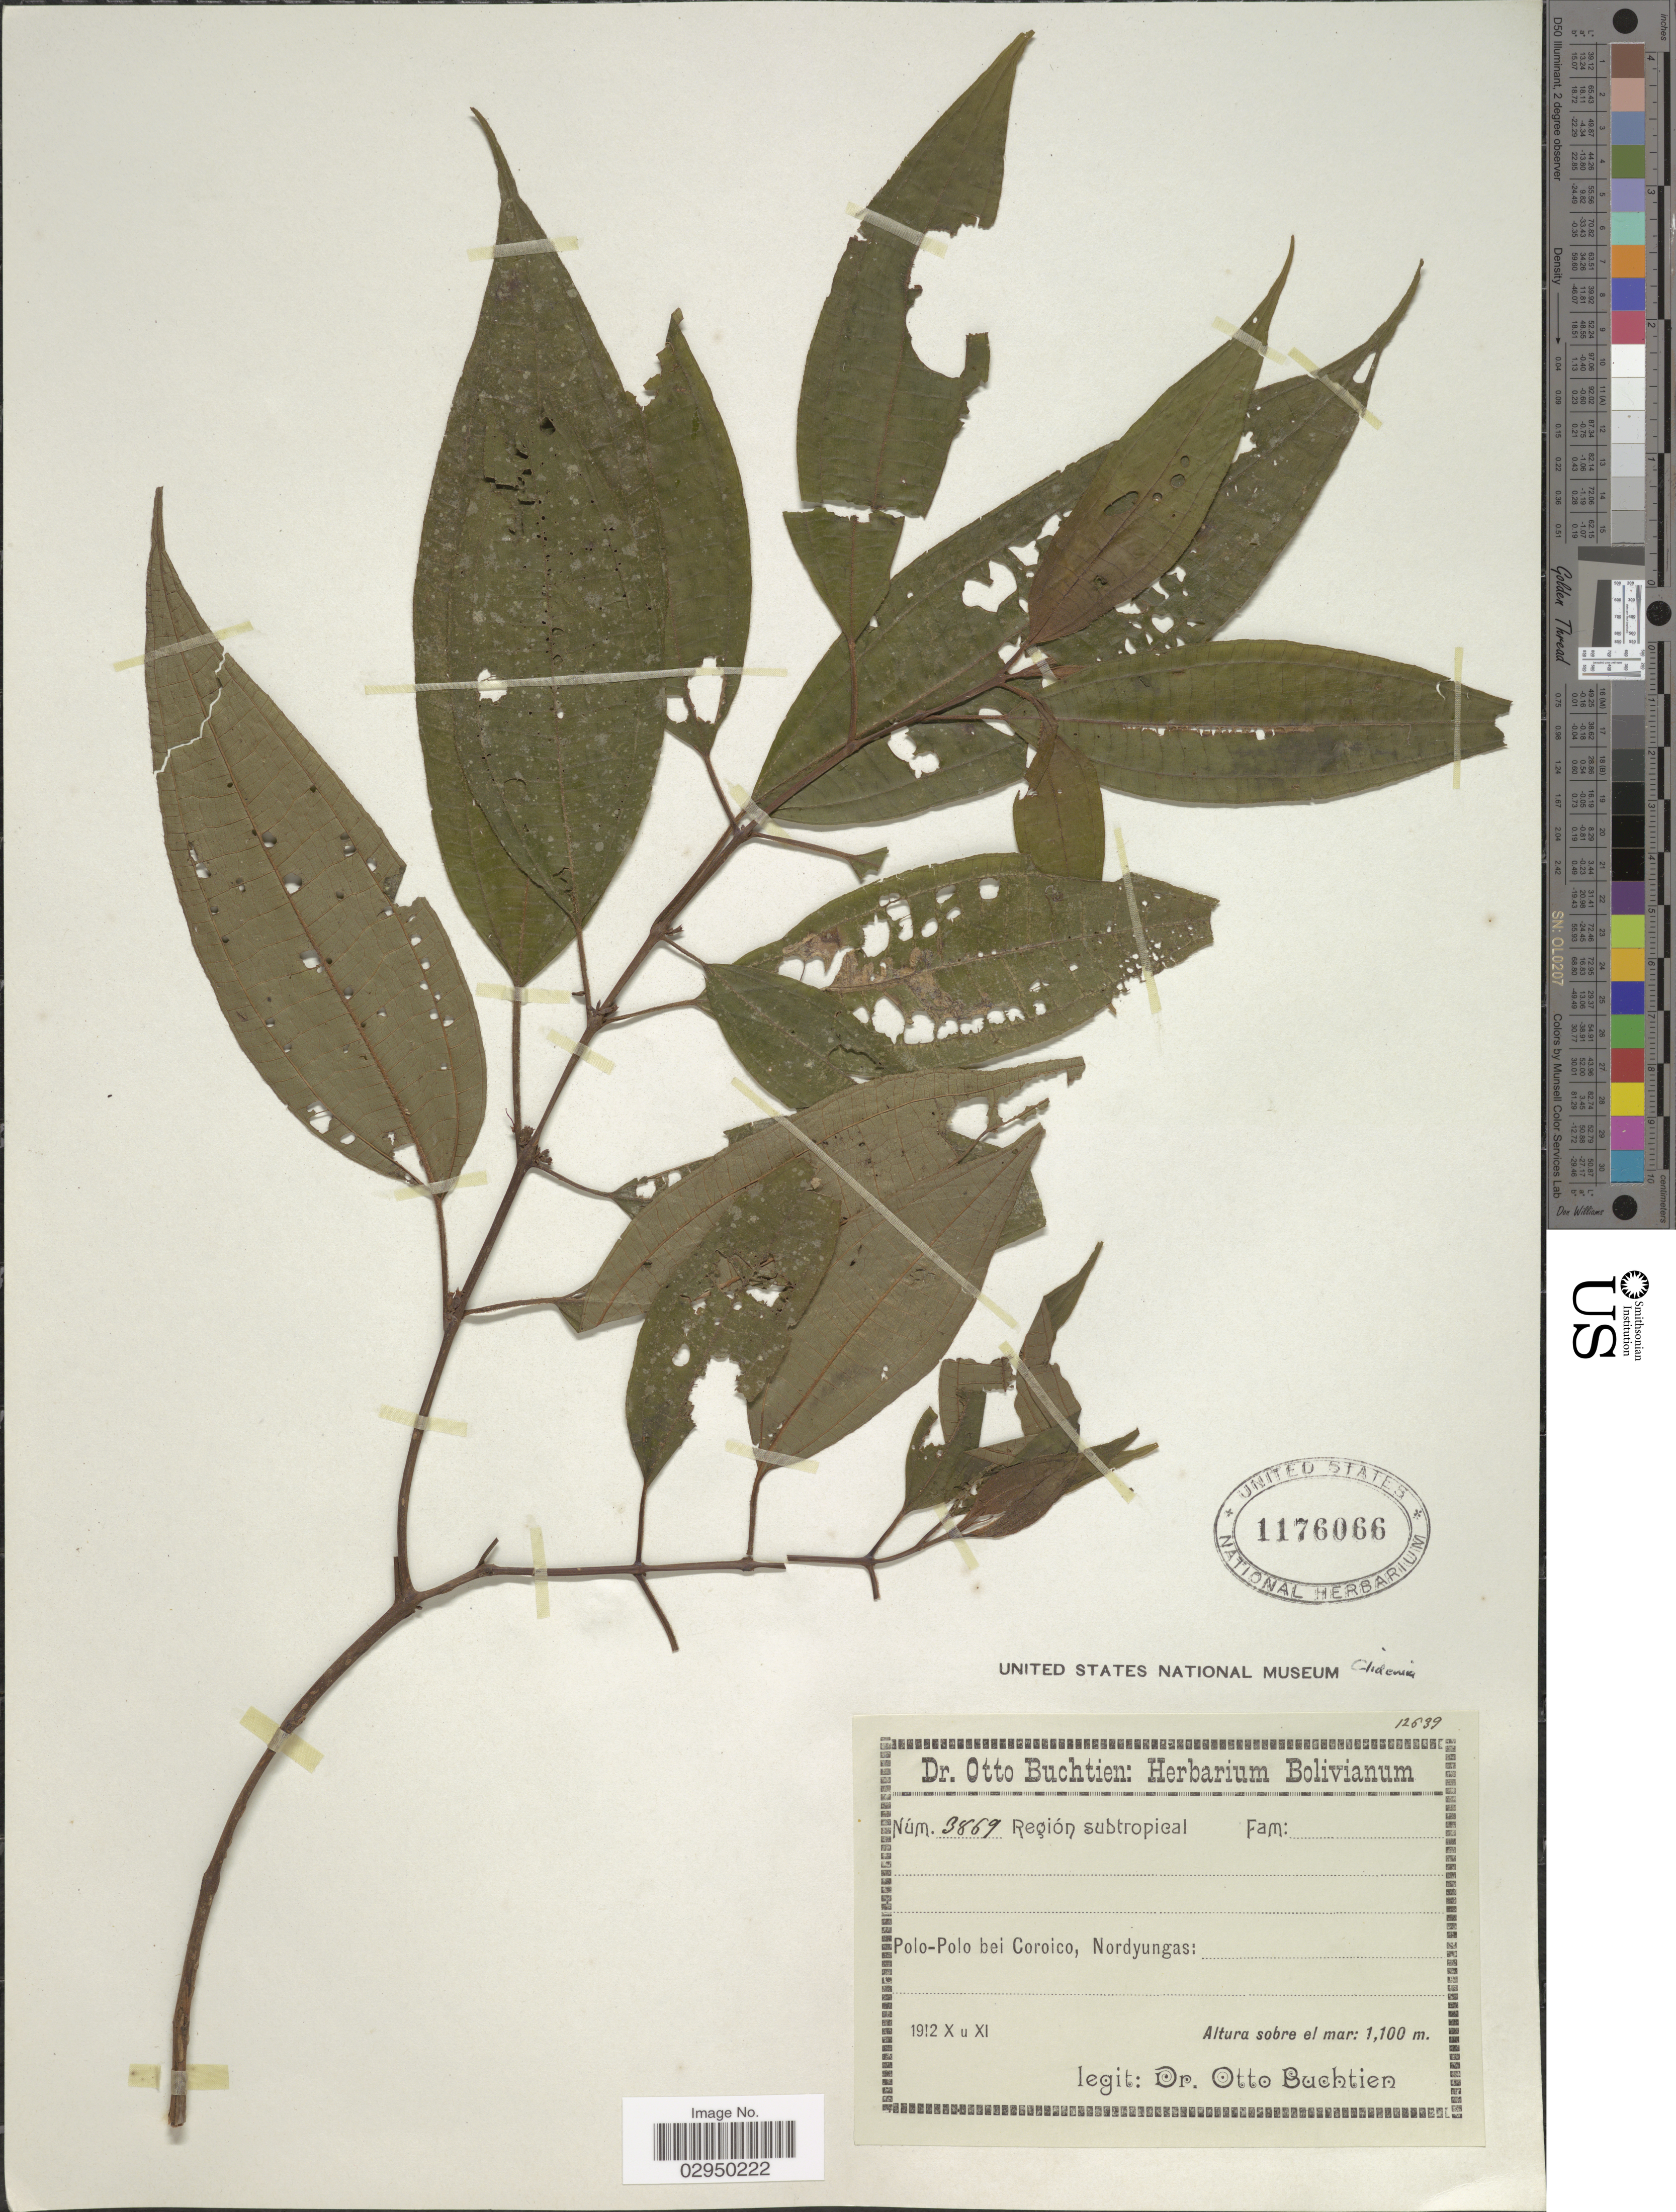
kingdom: Plantae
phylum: Tracheophyta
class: Magnoliopsida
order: Myrtales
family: Melastomataceae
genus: Clidemia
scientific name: Clidemia sp.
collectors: O. Buchtien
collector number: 3869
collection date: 1912-10/1912-11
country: Bolivia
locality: Polo-Polo bei Coroico, Nordyungas.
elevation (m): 1100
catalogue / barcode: US 1176066